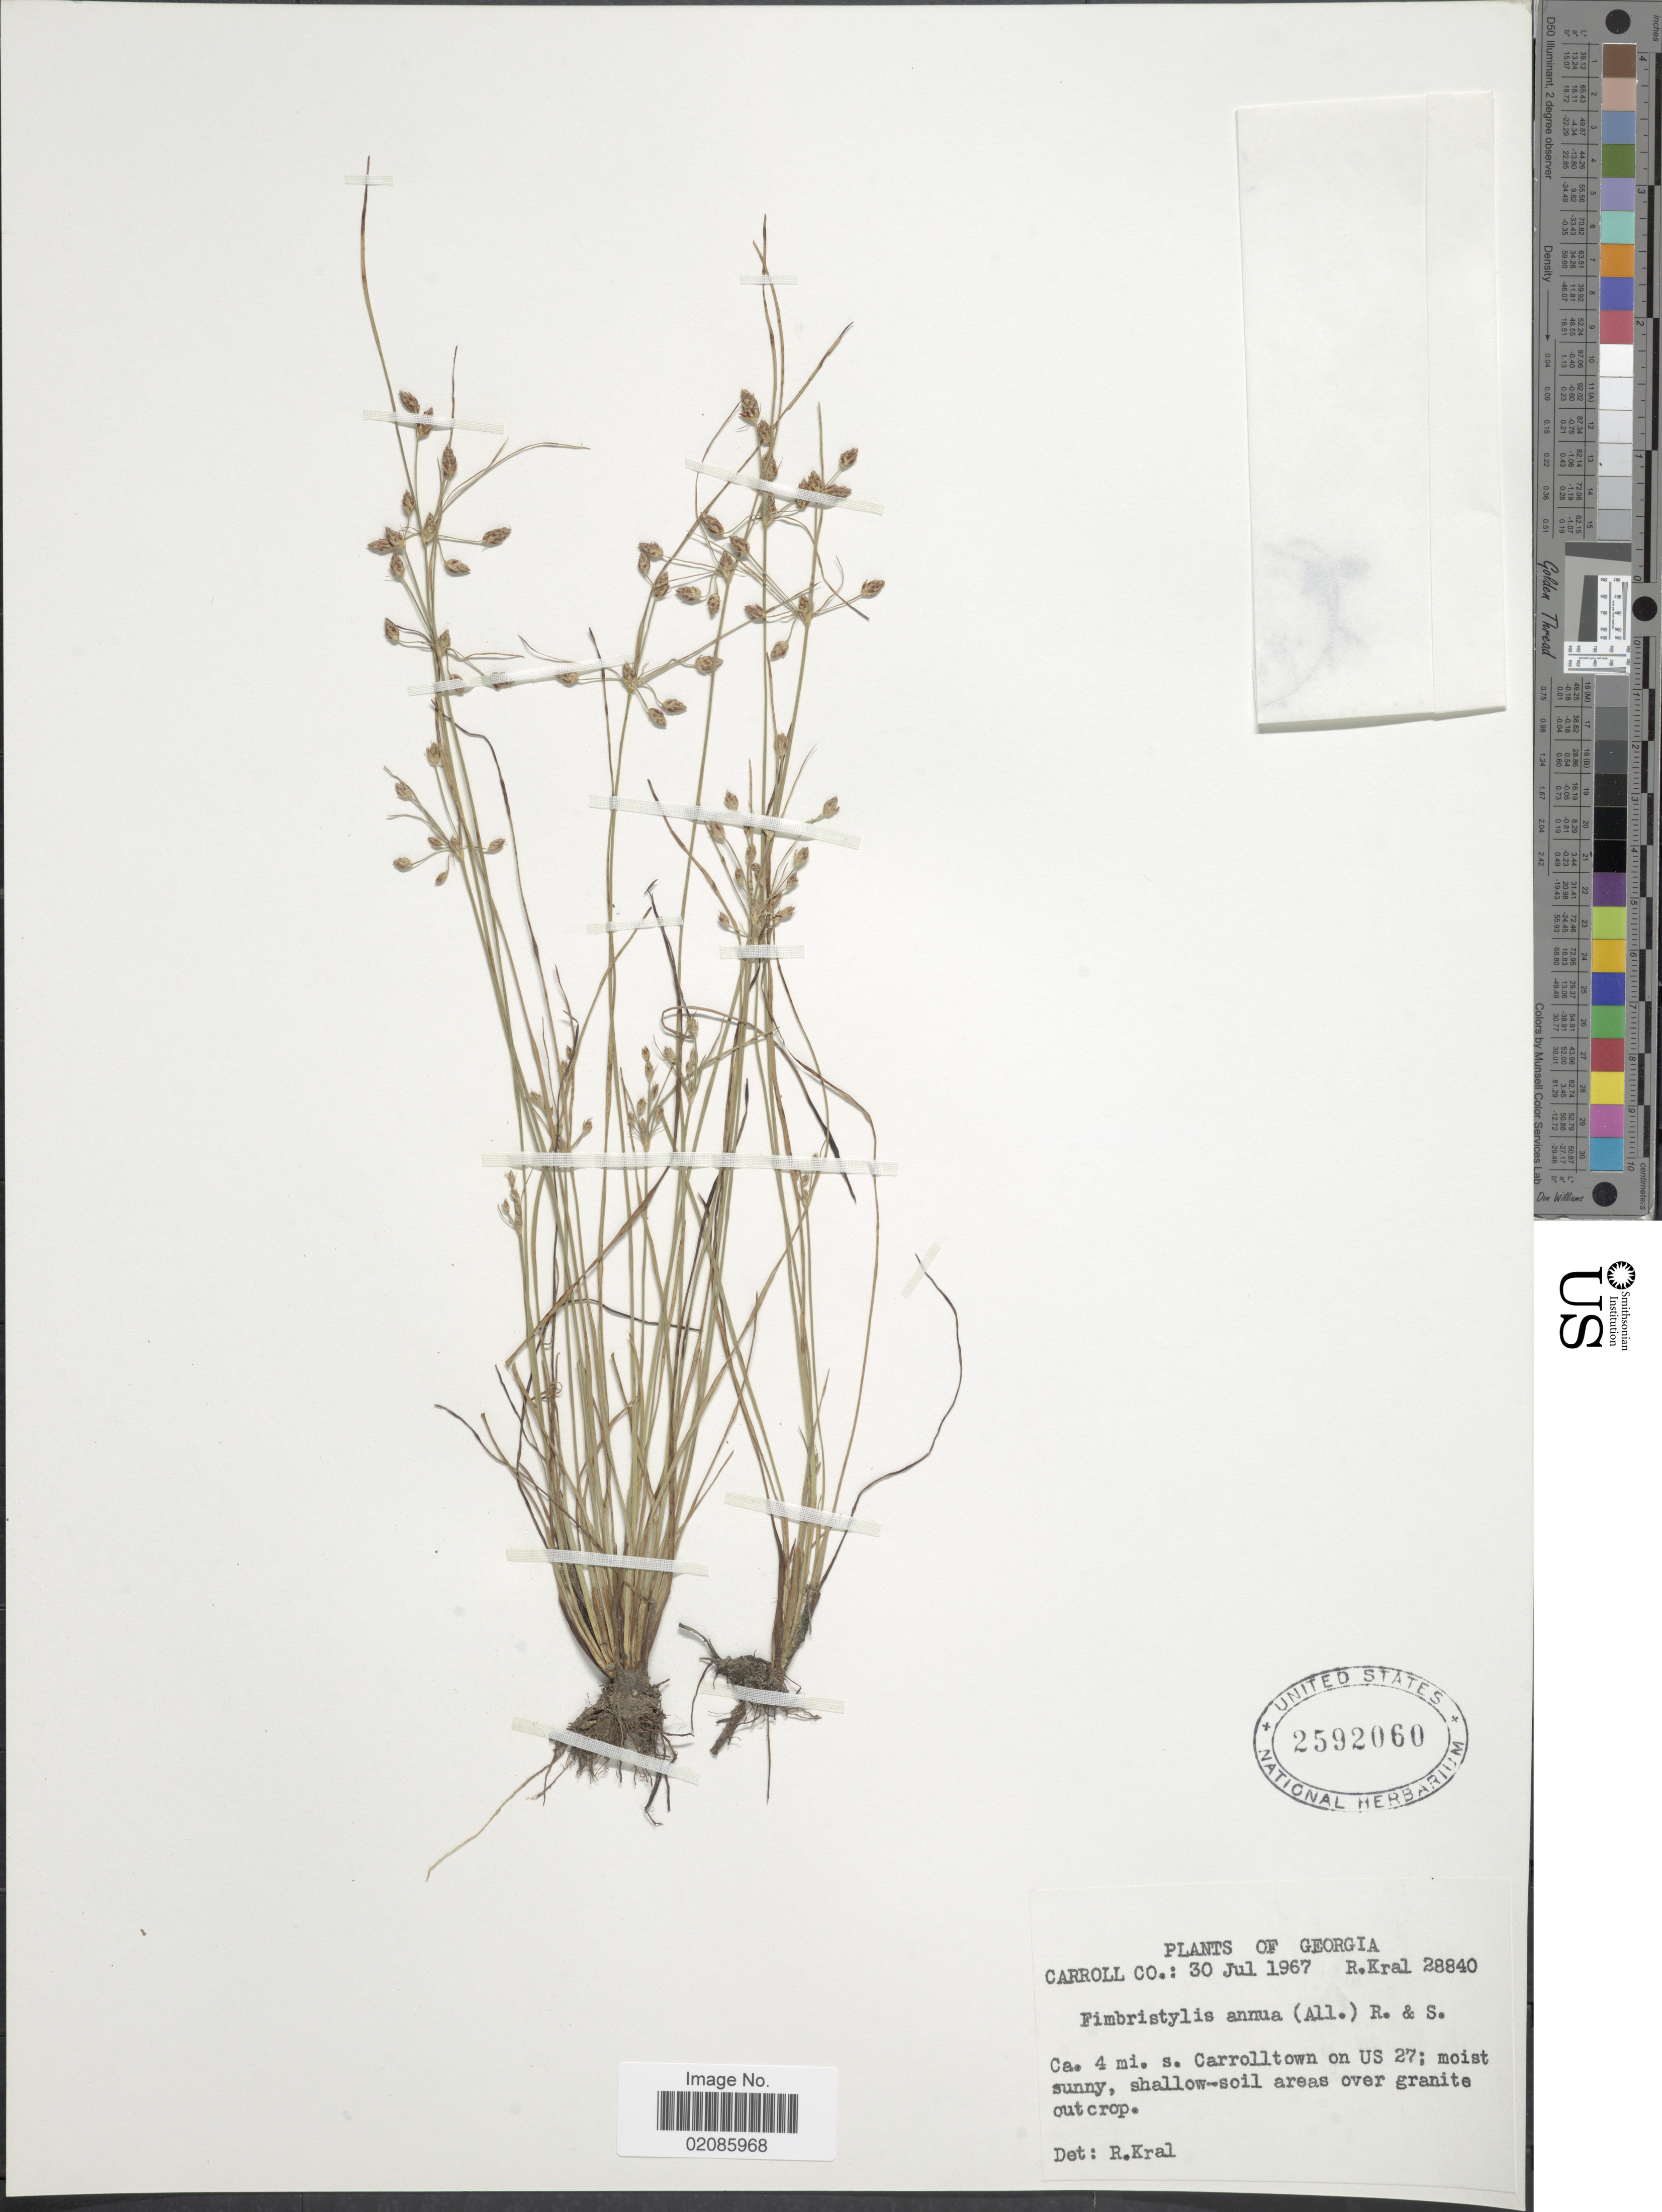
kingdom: Plantae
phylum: Tracheophyta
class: Liliopsida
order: Poales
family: Cyperaceae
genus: Fimbristylis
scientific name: Fimbristylis annua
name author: (All.) Roem. & Schult.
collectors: R. Kral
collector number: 28840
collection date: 1967-07-30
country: United States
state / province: Georgia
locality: Carroll Co. Ca. 4 mi. s. Carrolltown on US 27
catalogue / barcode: US 2592060